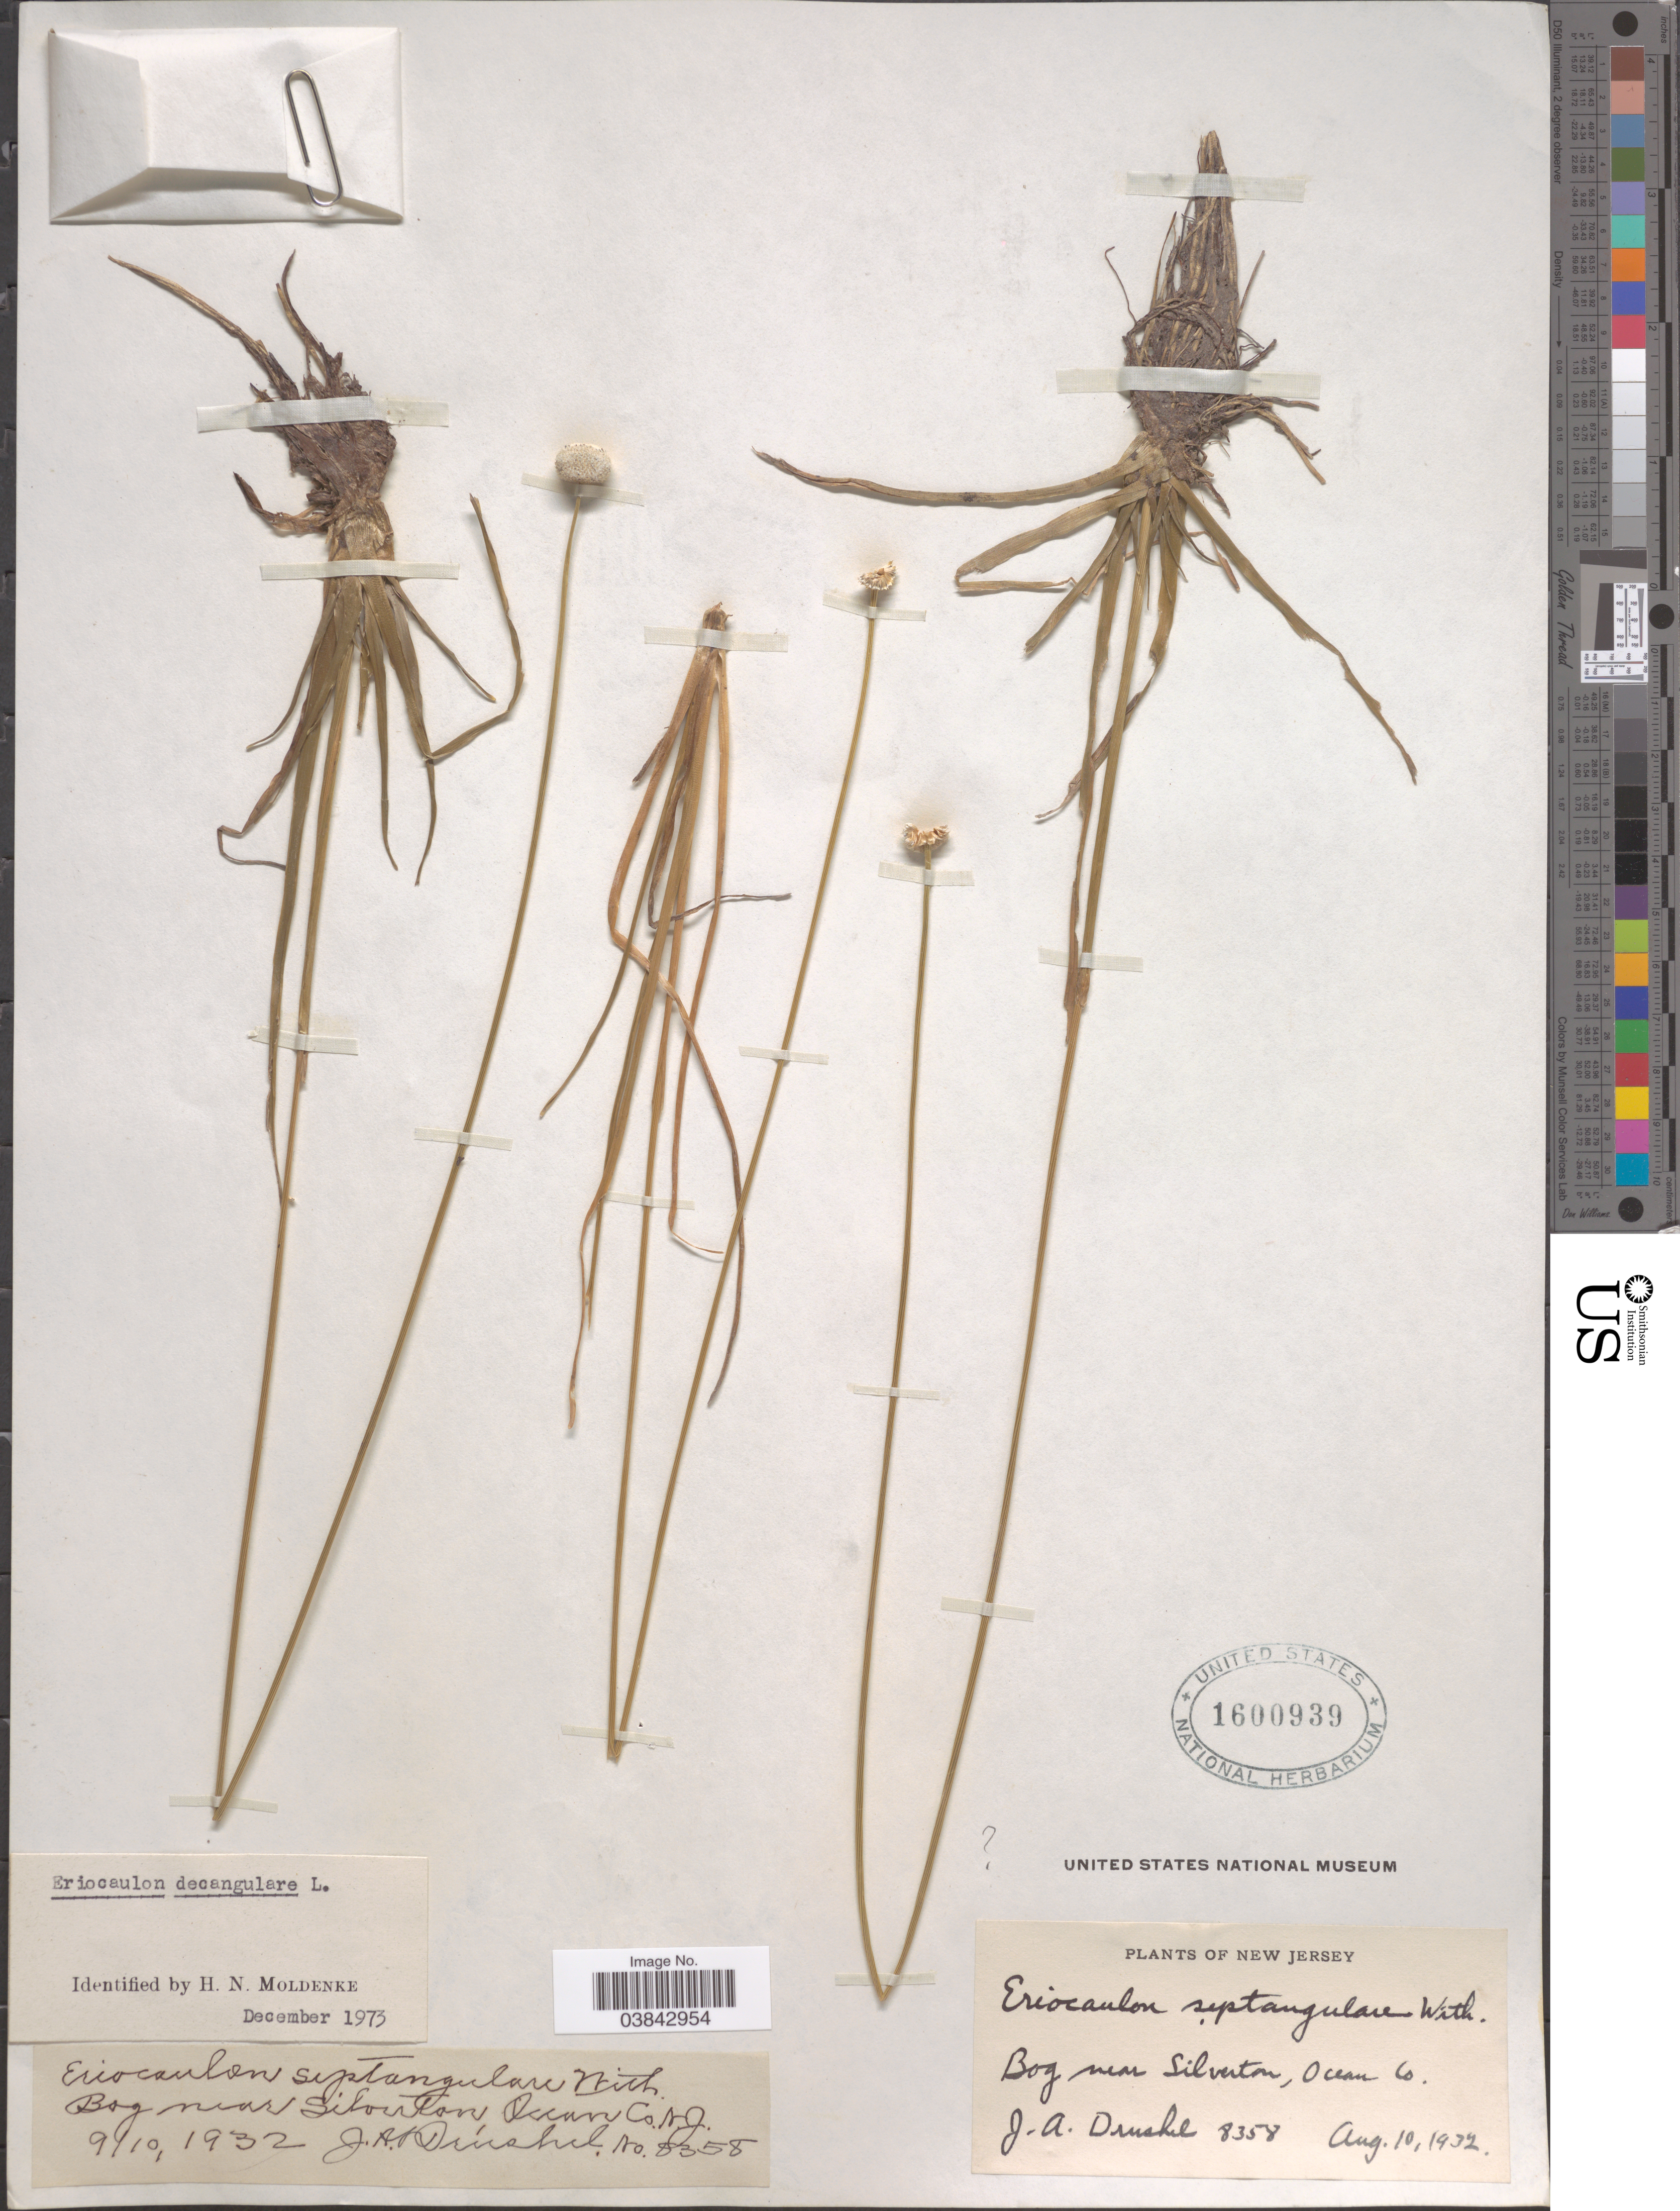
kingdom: Plantae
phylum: Tracheophyta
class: Liliopsida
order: Poales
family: Eriocaulaceae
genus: Eriocaulon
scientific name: Eriocaulon decangulare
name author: L.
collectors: J. A. Drushel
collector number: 8358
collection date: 1932-08-10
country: United States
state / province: New Jersey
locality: Bog near Silverton, Ocean Co.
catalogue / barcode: US 1600939